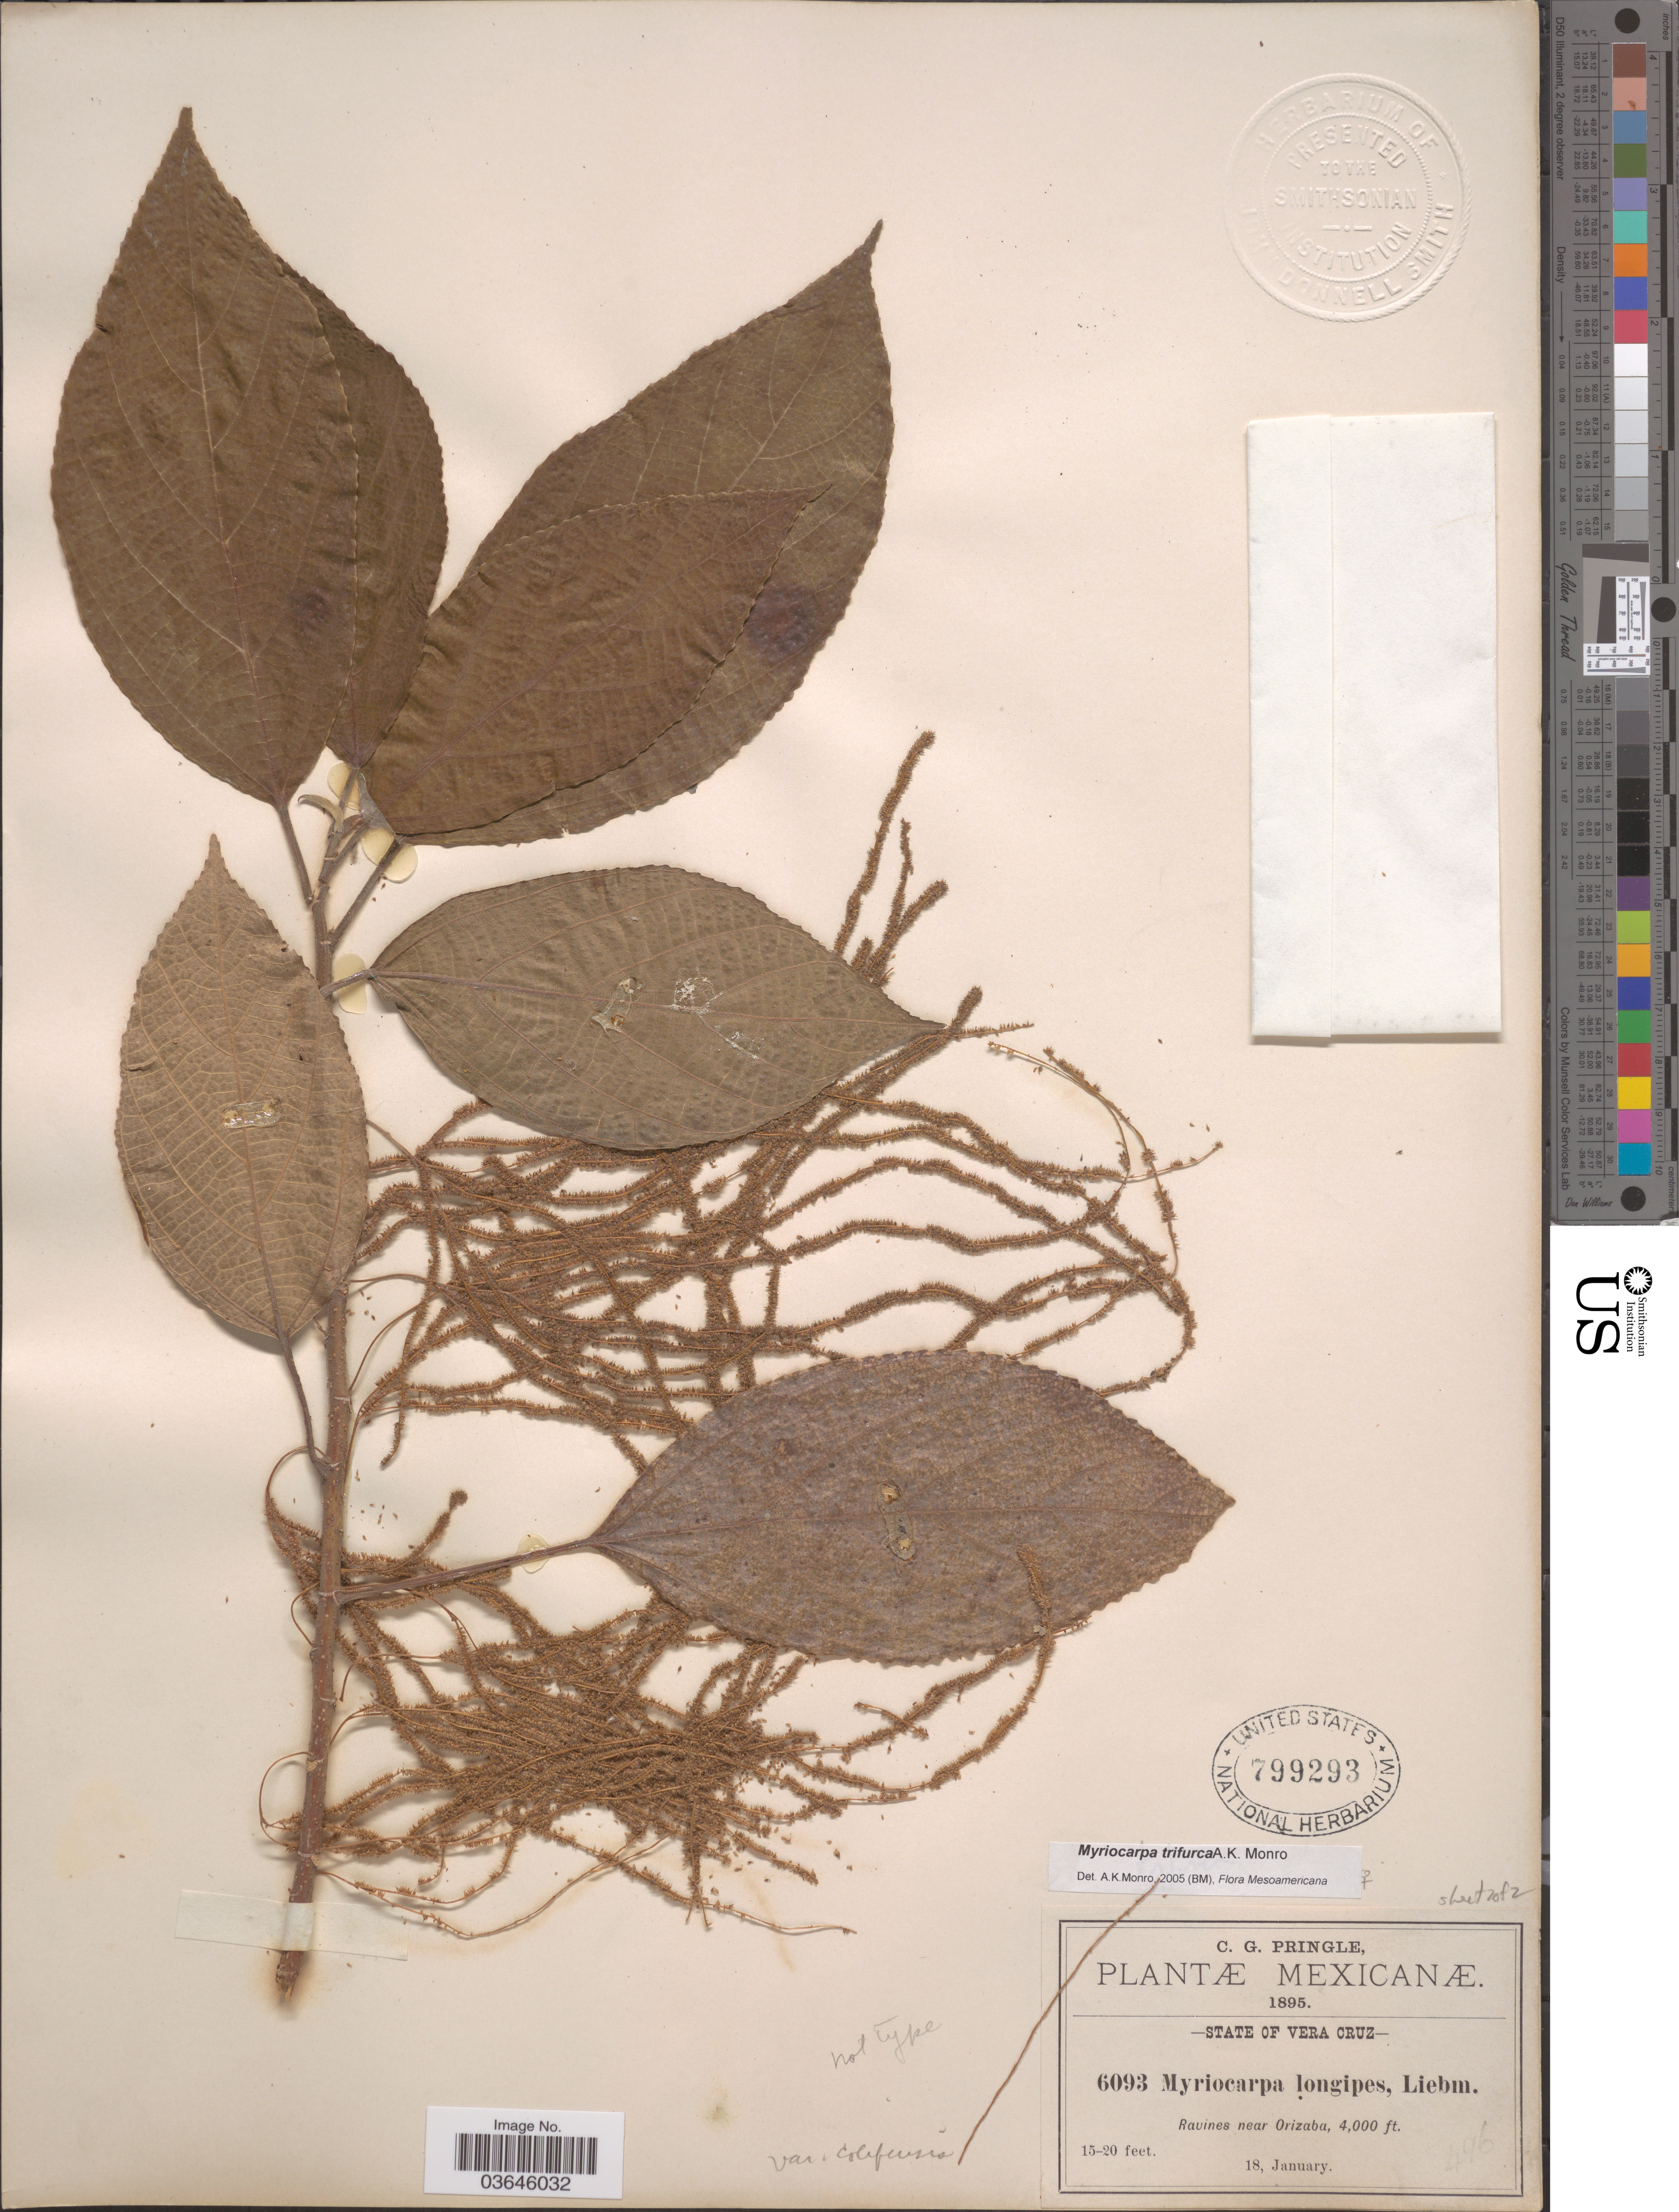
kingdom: Plantae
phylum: Tracheophyta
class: Magnoliopsida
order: Rosales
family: Urticaceae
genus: Myriocarpa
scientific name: Myriocarpa trifurca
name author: A. K. Monro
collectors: C. G. Pringle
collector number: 6093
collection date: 1895-01-18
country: Mexico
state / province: Veracruz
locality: State of Vera Cruz. Ravines near Orizaba.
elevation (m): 1219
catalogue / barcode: US 799293